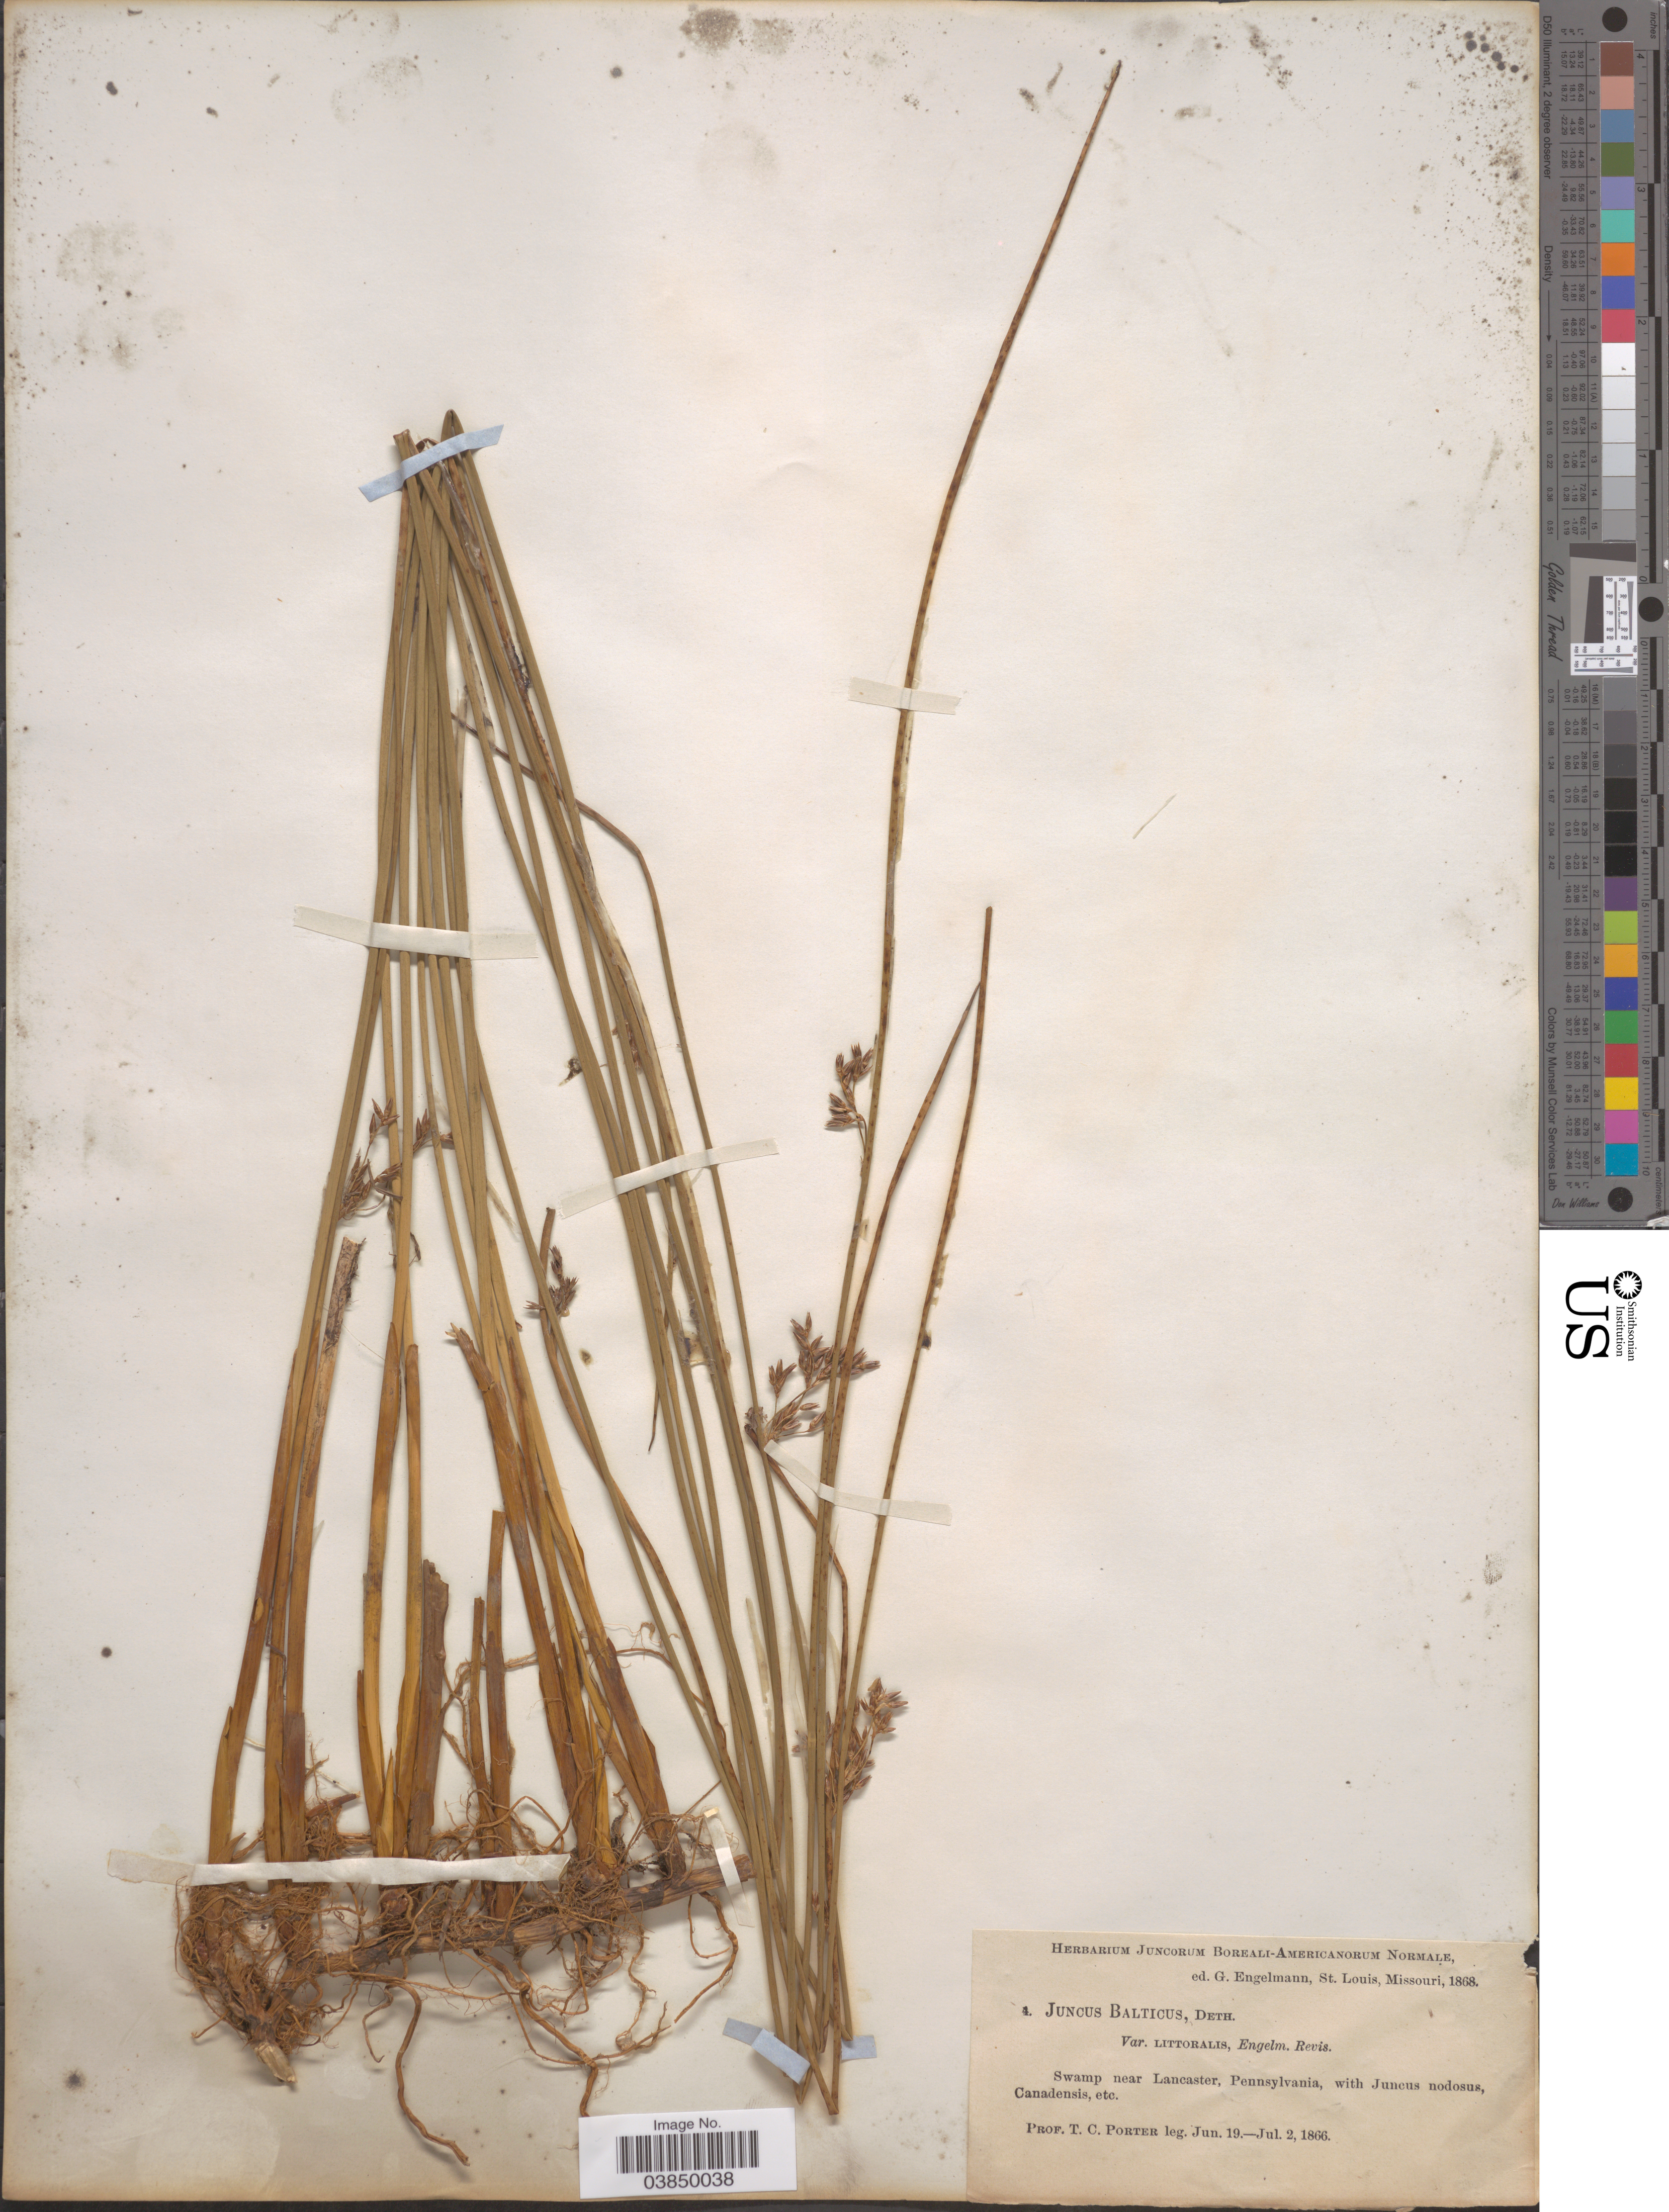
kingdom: Plantae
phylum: Tracheophyta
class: Liliopsida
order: Poales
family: Juncaceae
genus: Juncus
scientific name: Juncus balticus var. littoralis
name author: Engelm.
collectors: T. Porter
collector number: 4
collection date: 1866-06-19/1866-07-02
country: United States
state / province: Pennsylvania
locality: Near Lancaster.